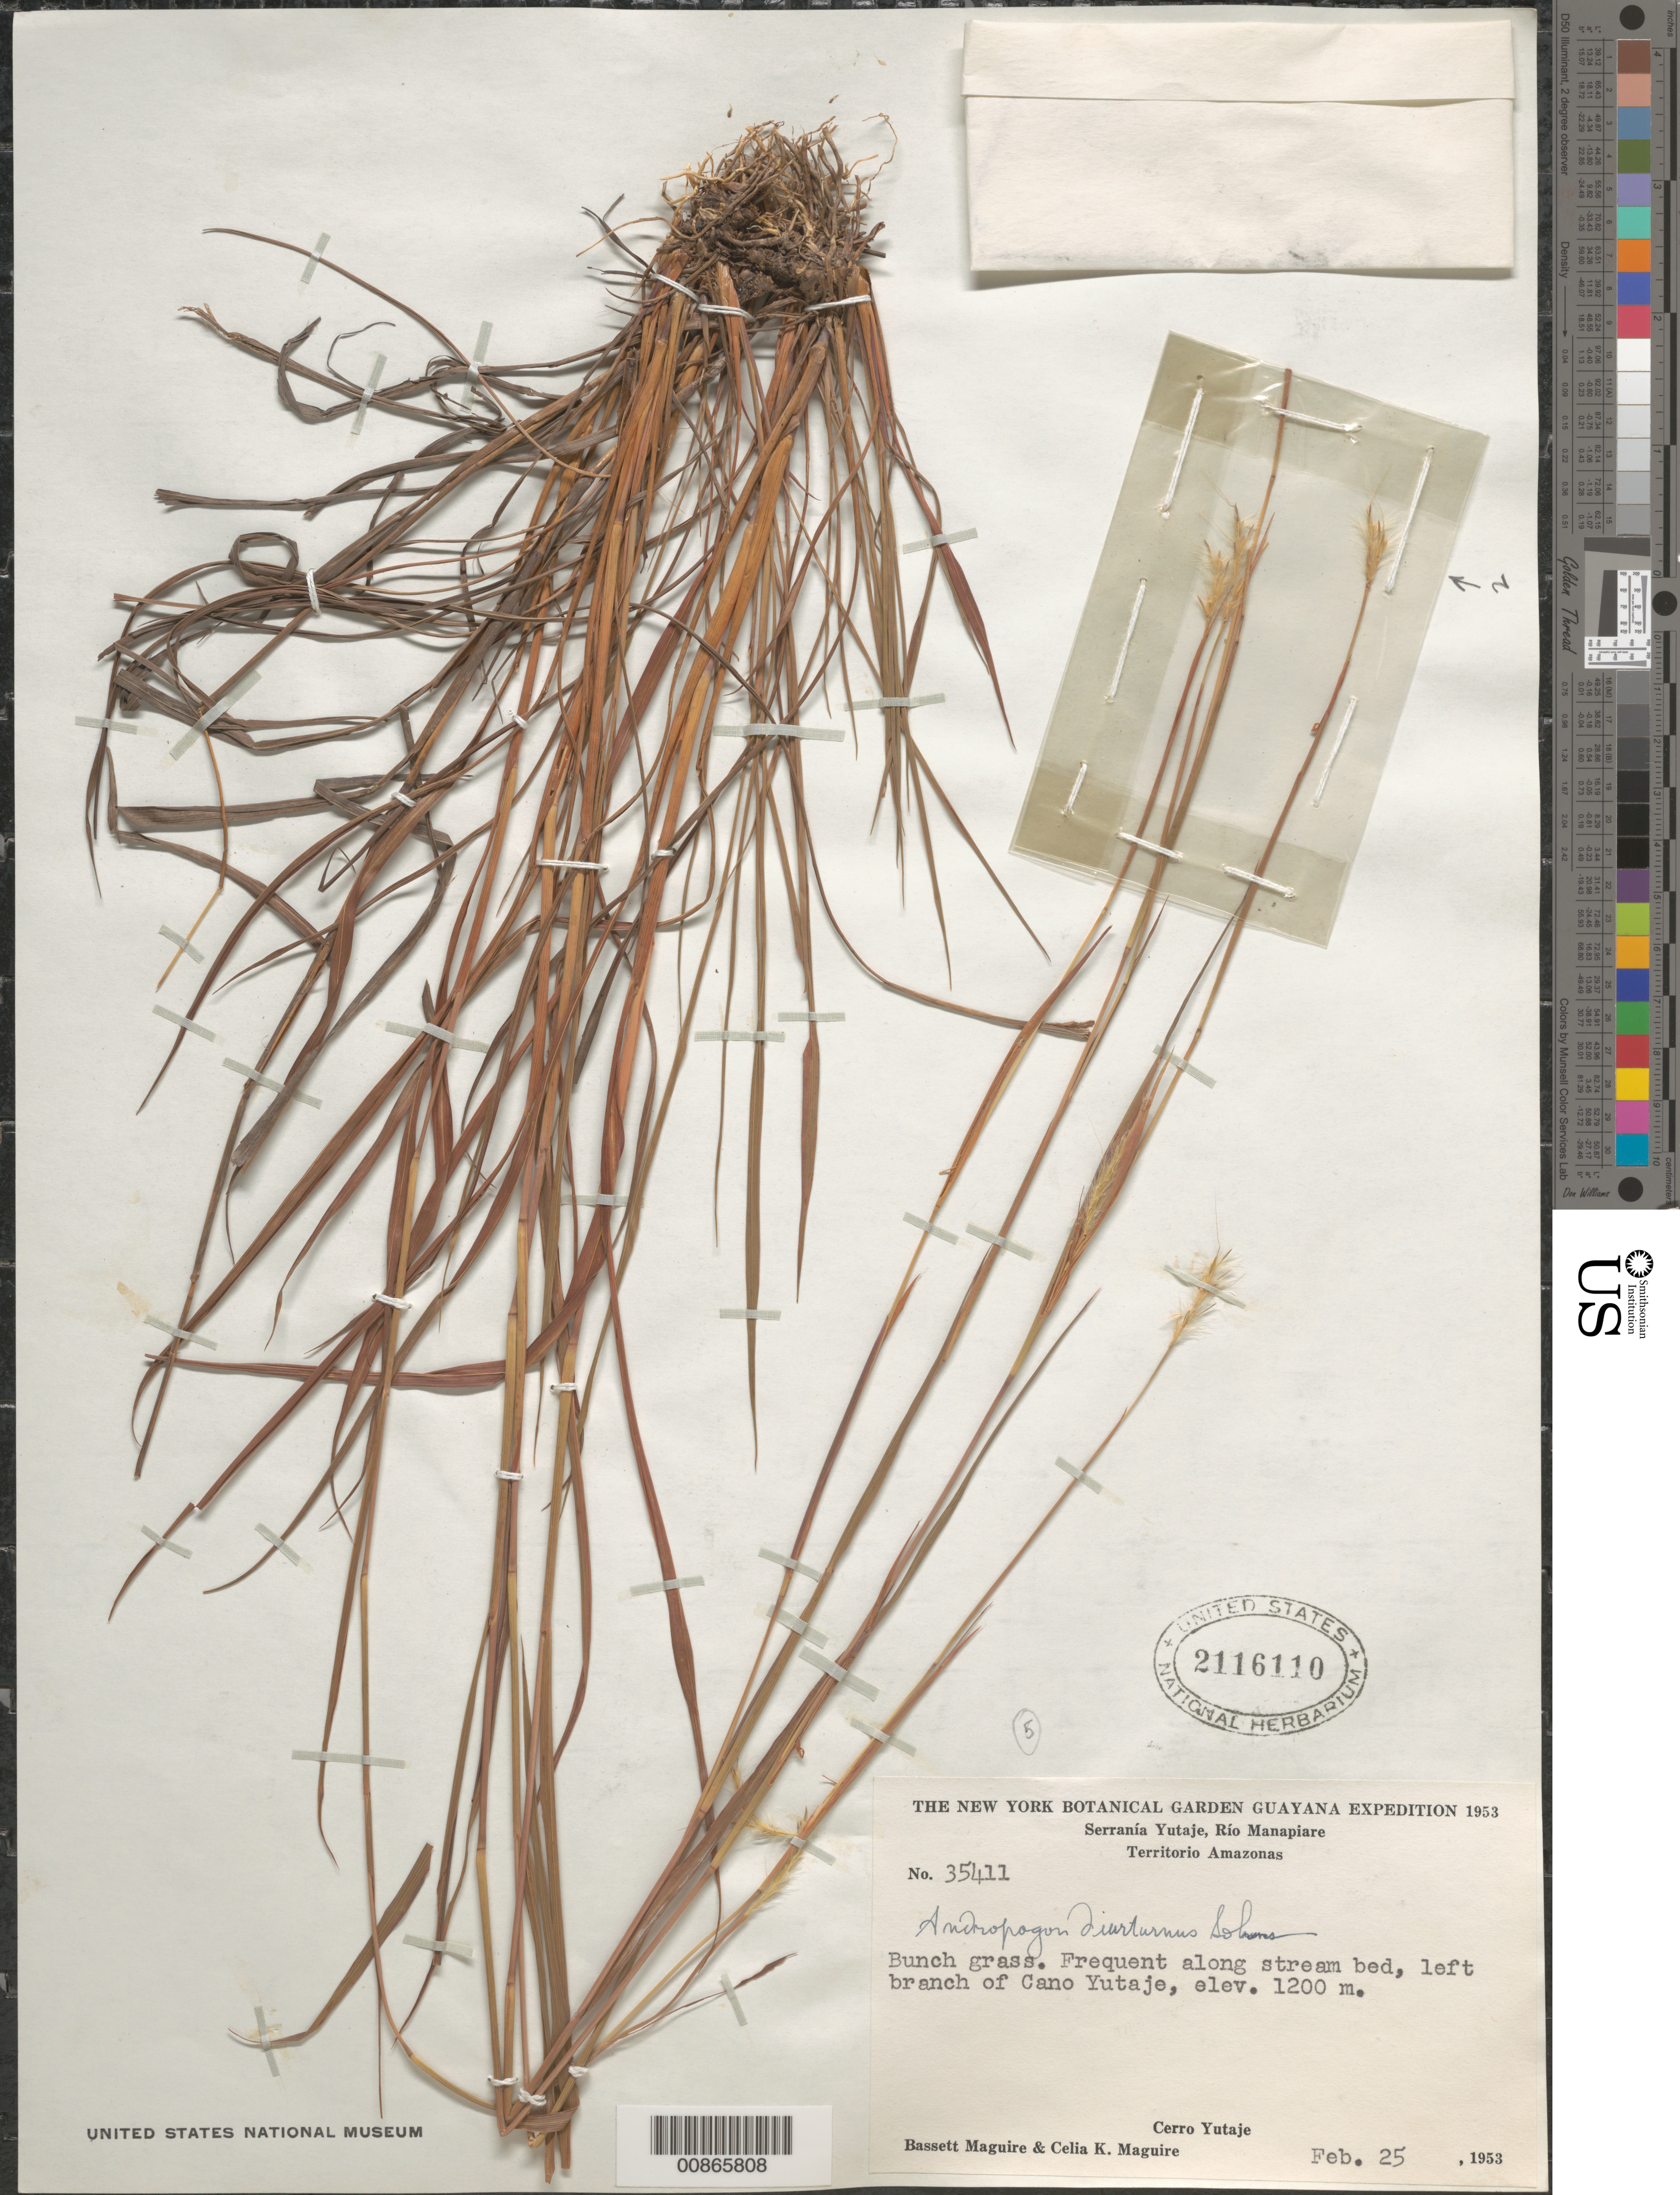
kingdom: Plantae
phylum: Tracheophyta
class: Liliopsida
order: Poales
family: Poaceae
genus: Andropogon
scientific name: Andropogon diuturnus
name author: Sohns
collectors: B. Maguire & C. K. Maguire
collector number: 35411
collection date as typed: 25-Feb-53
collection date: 1953-02-25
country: Venezuela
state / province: Amazonas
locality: Serranía Yutajé, Río Manapiare, Caño Yutajé, left branch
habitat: Along stream bed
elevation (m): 1200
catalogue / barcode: US 2116110